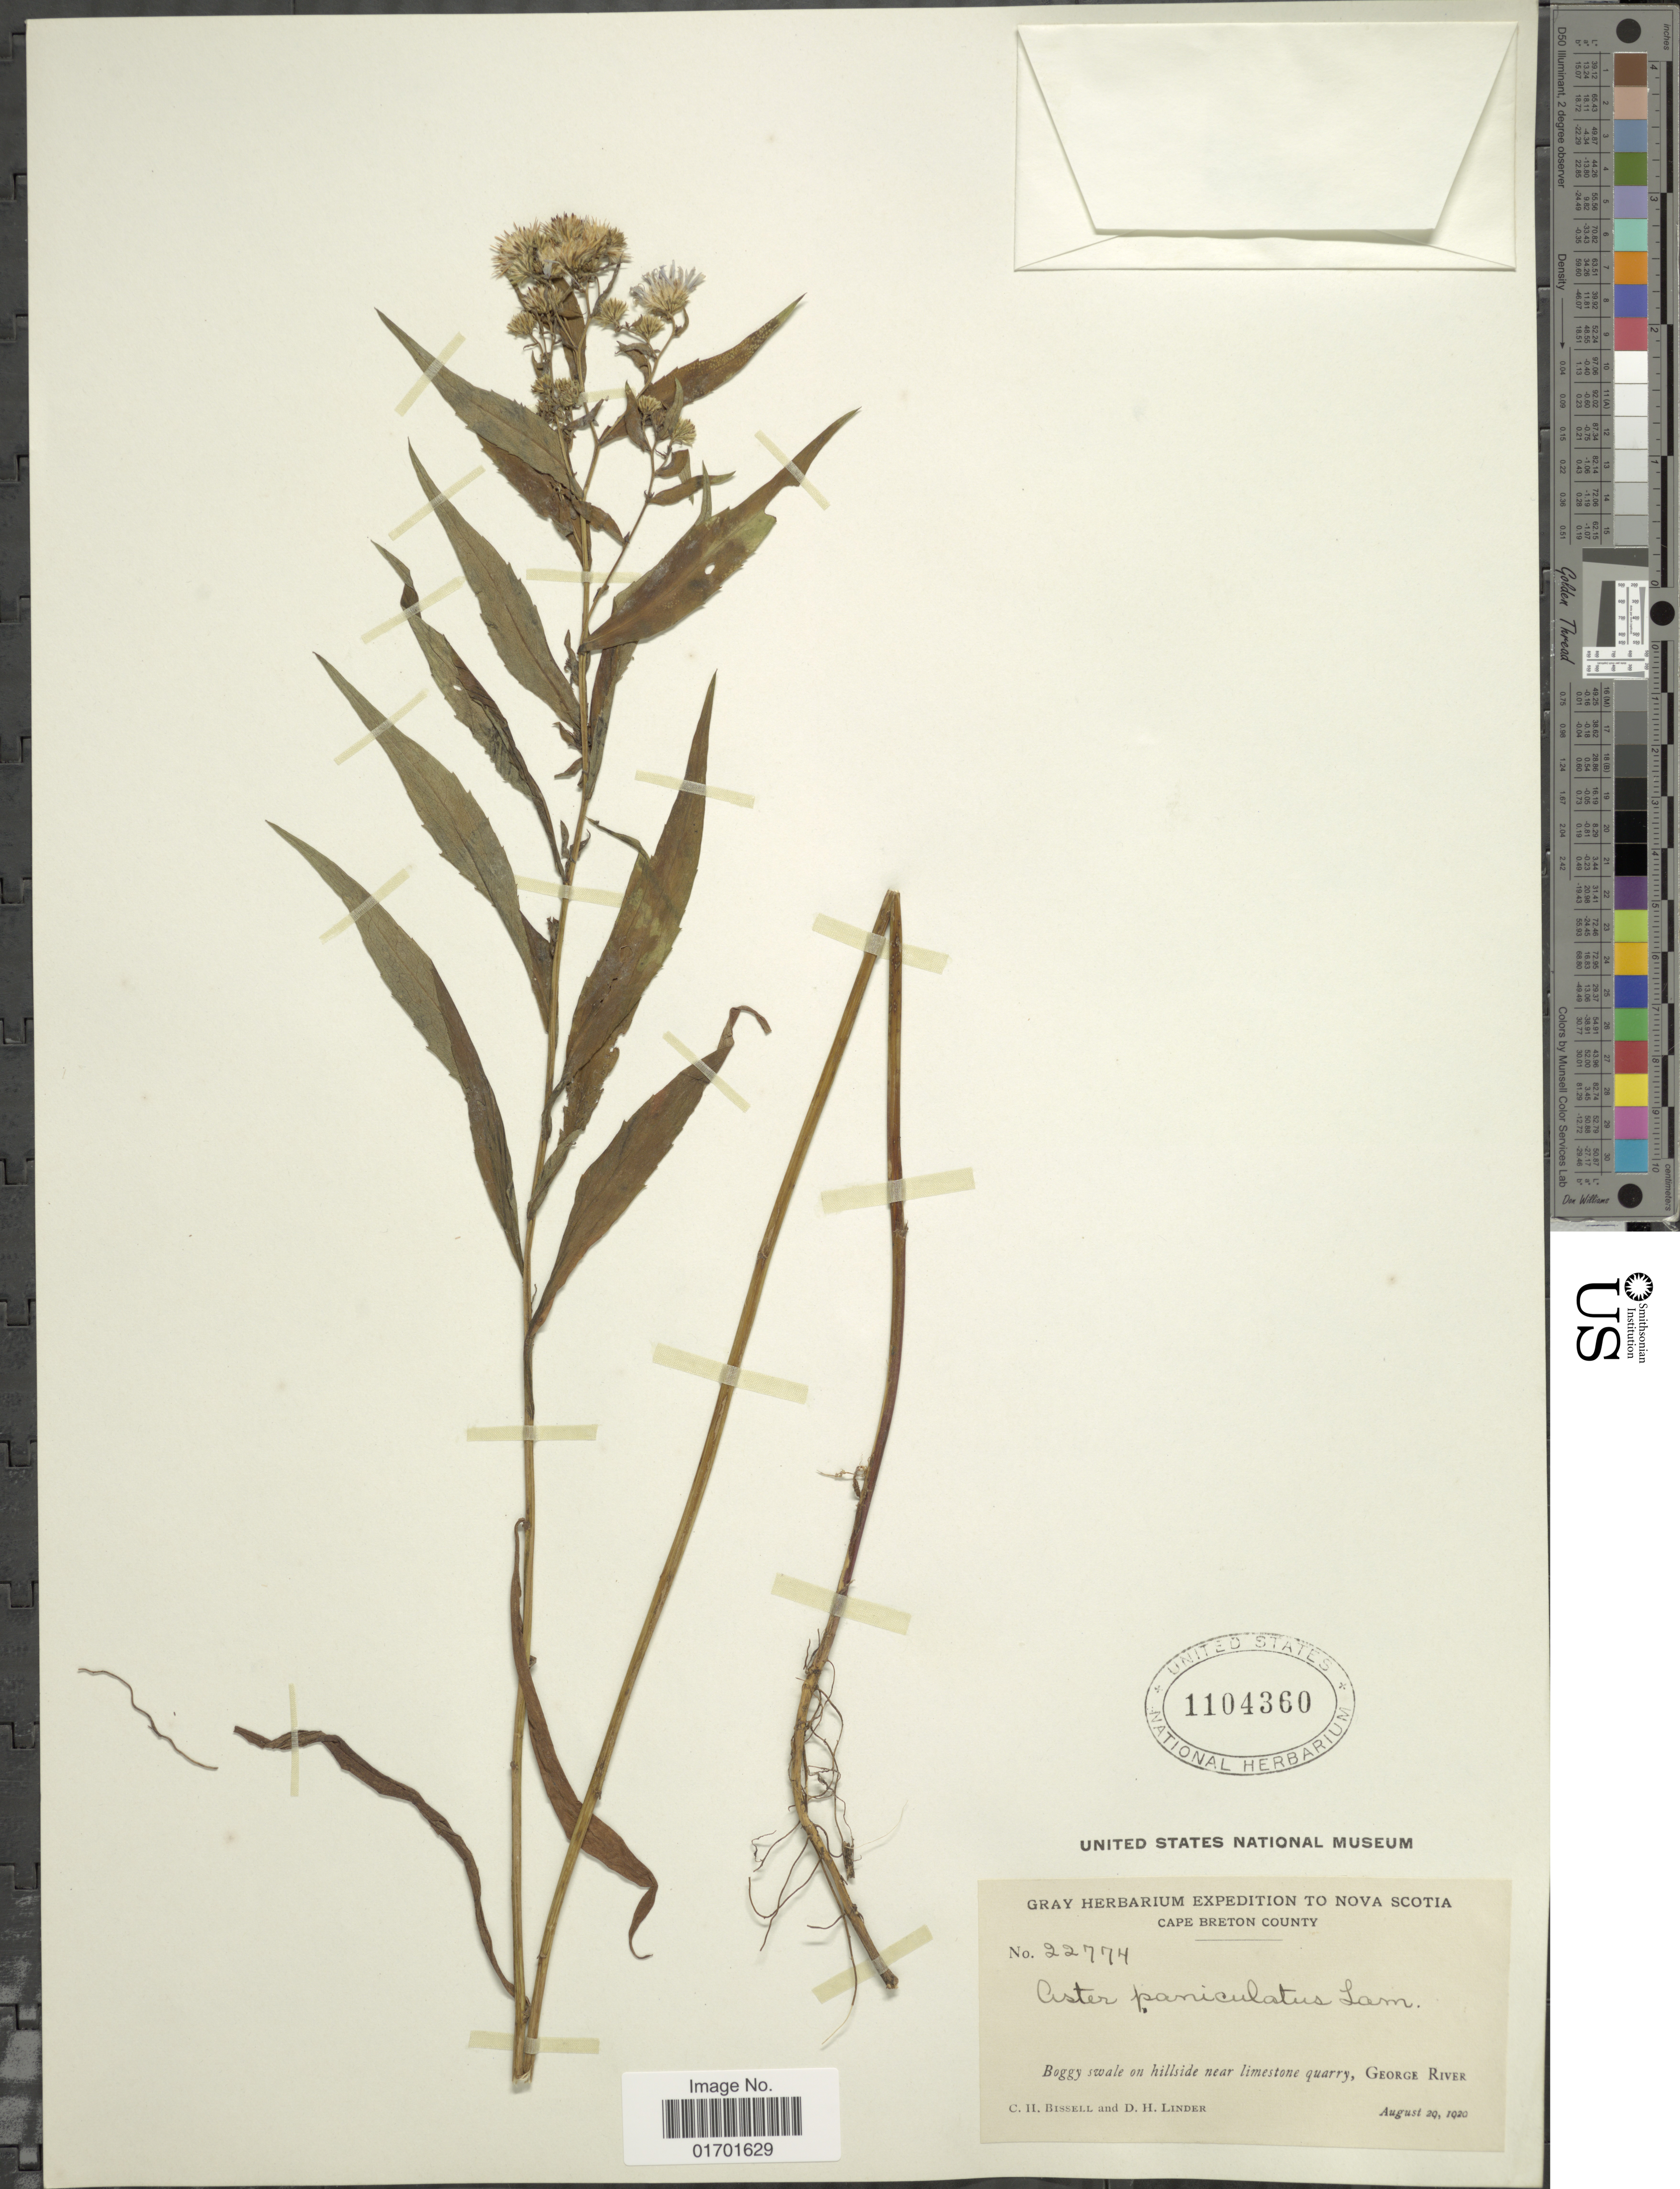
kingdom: Plantae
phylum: Tracheophyta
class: Magnoliopsida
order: Asterales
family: Asteraceae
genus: Symphyotrichum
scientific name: Symphyotrichum lanceolatum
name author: (Willd.) G.L. Nesom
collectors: C. Bissell & D. Linder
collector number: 22774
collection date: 1920-08-29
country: Canada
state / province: Nova Scotia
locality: Cape Breton County, Boggy swale on hillside near limestone quarry, George River.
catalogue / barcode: US 1104360